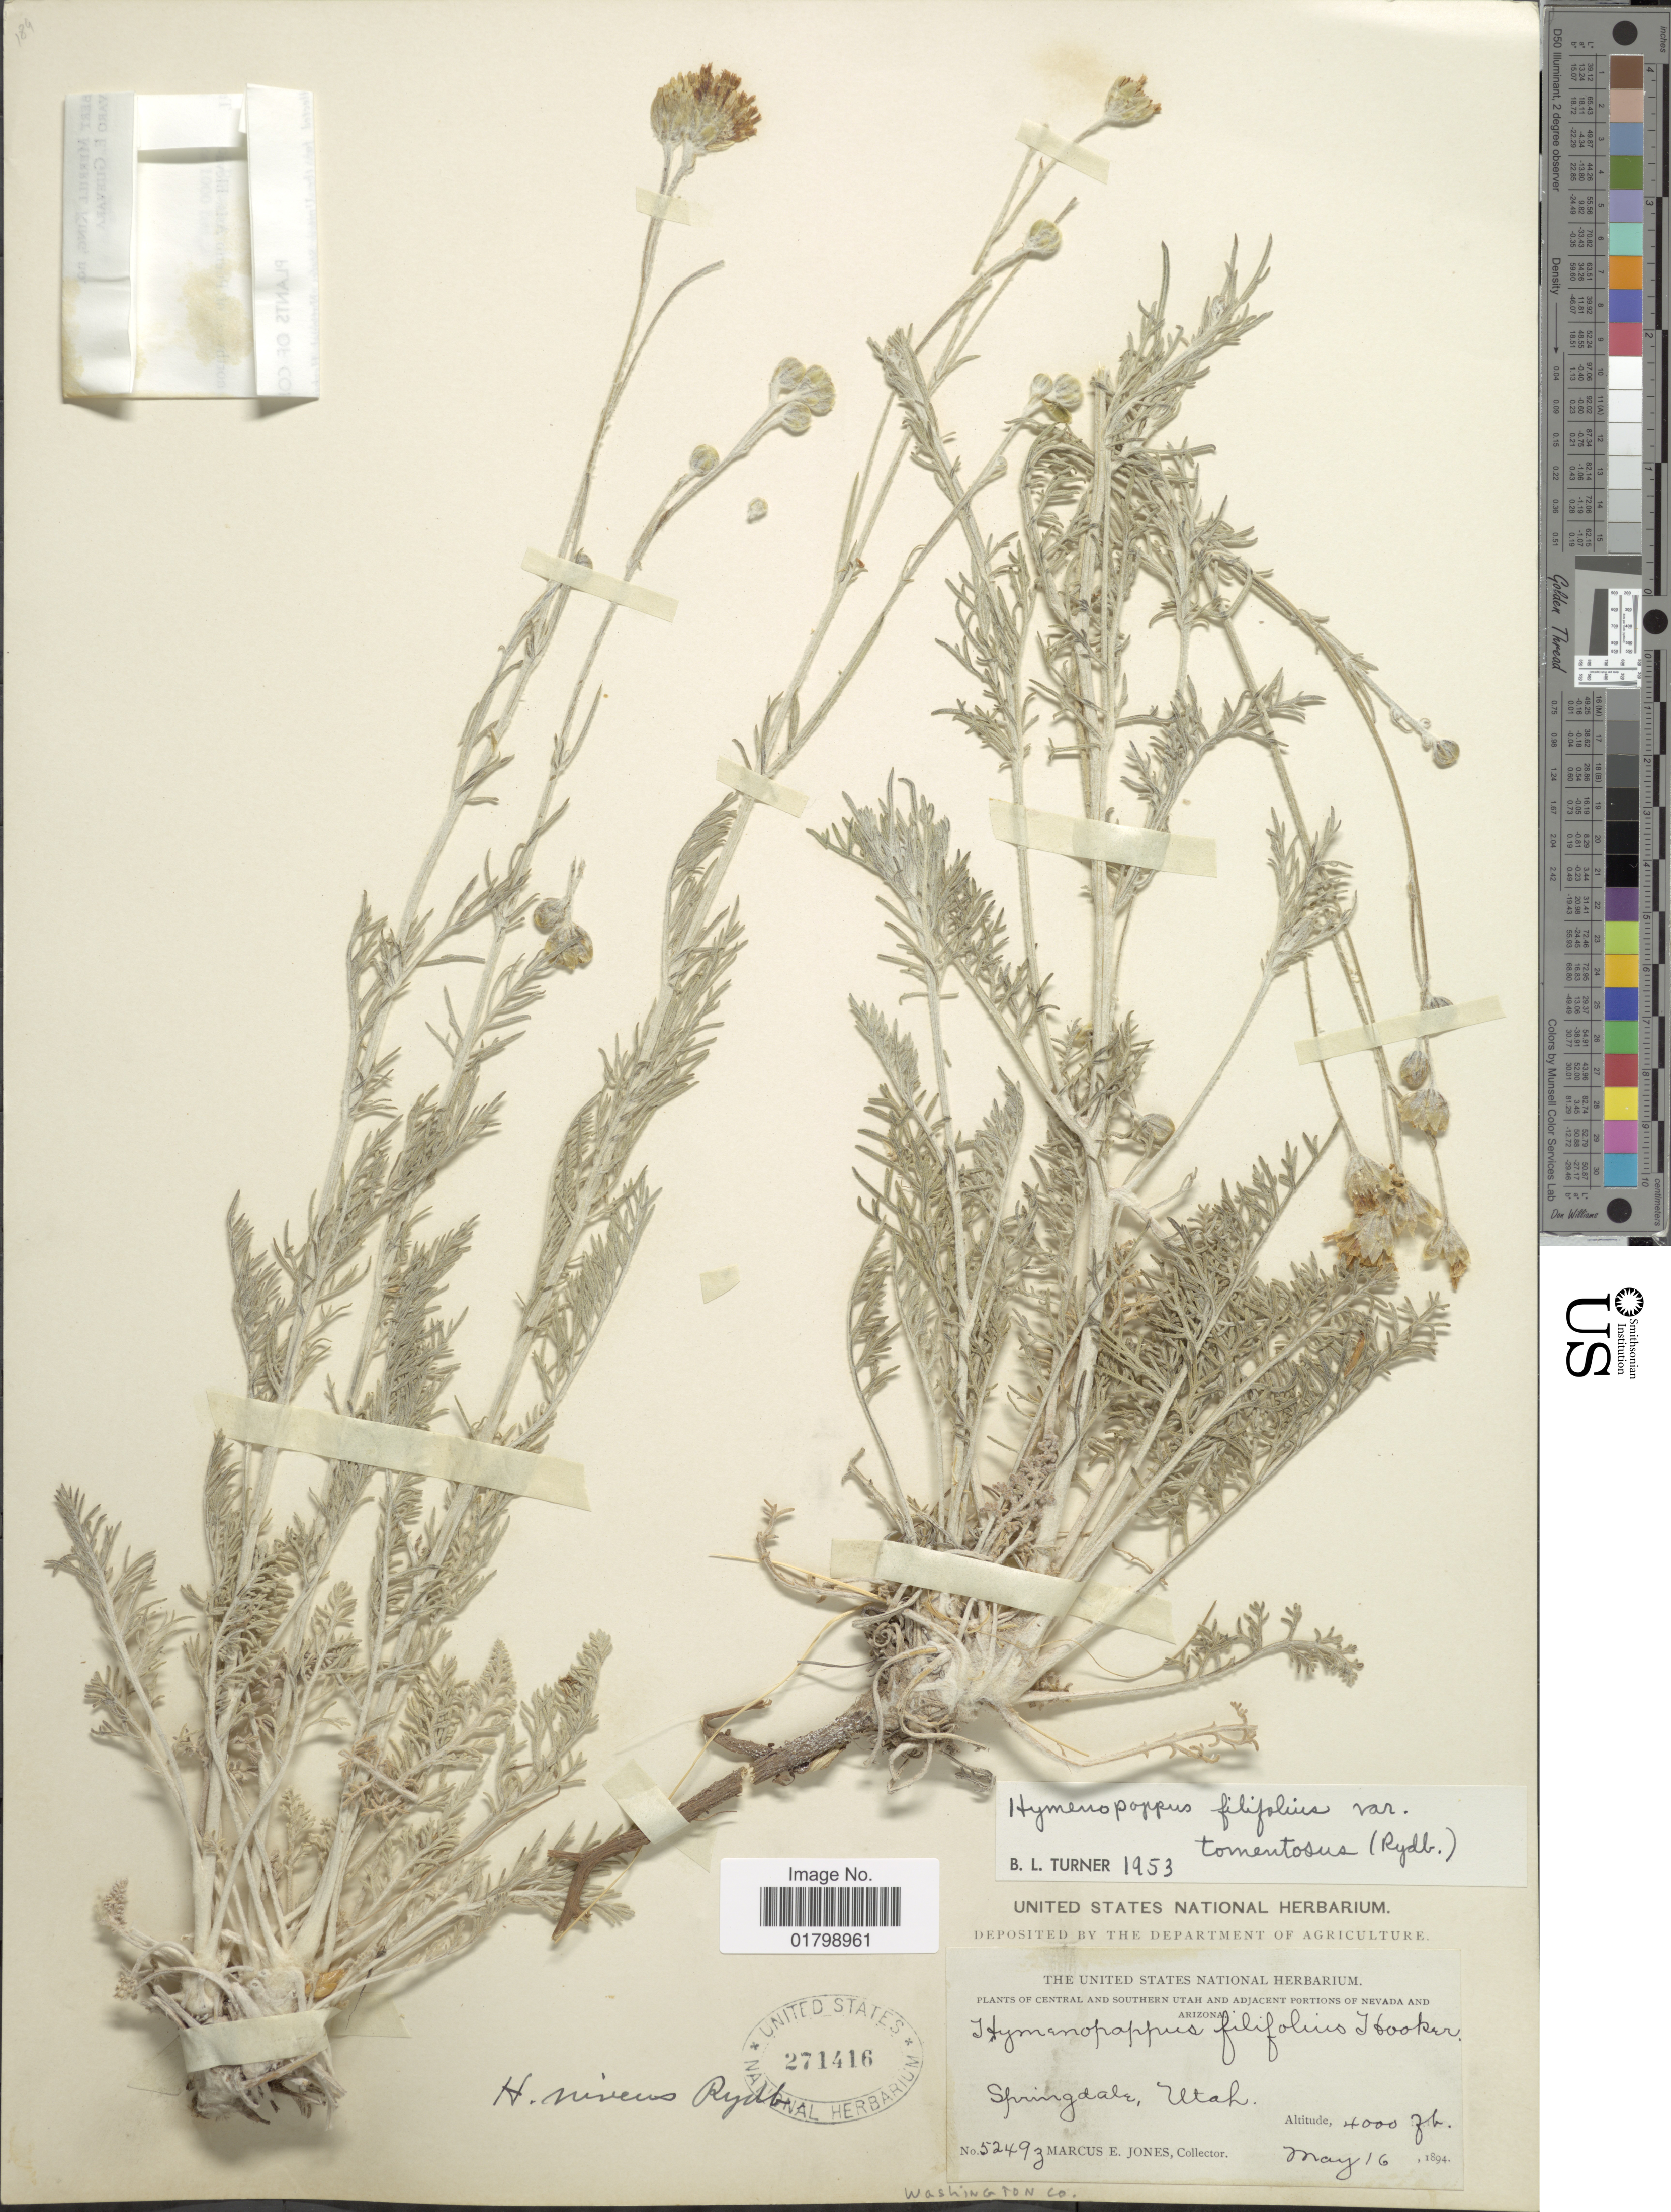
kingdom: Plantae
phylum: Tracheophyta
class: Magnoliopsida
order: Asterales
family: Asteraceae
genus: Hymenopappus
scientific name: Hymenopappus filifolius var. tomentosus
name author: (Rydb.) B.L. Turner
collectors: M. E. Jones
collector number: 5249z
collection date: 1894-05-16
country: United States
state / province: Utah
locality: Central and Southern Utah and Adjacent Portions of Nevada and Arizona, Springdale, Utah, Washington Co,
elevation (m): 1219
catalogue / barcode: US 271416